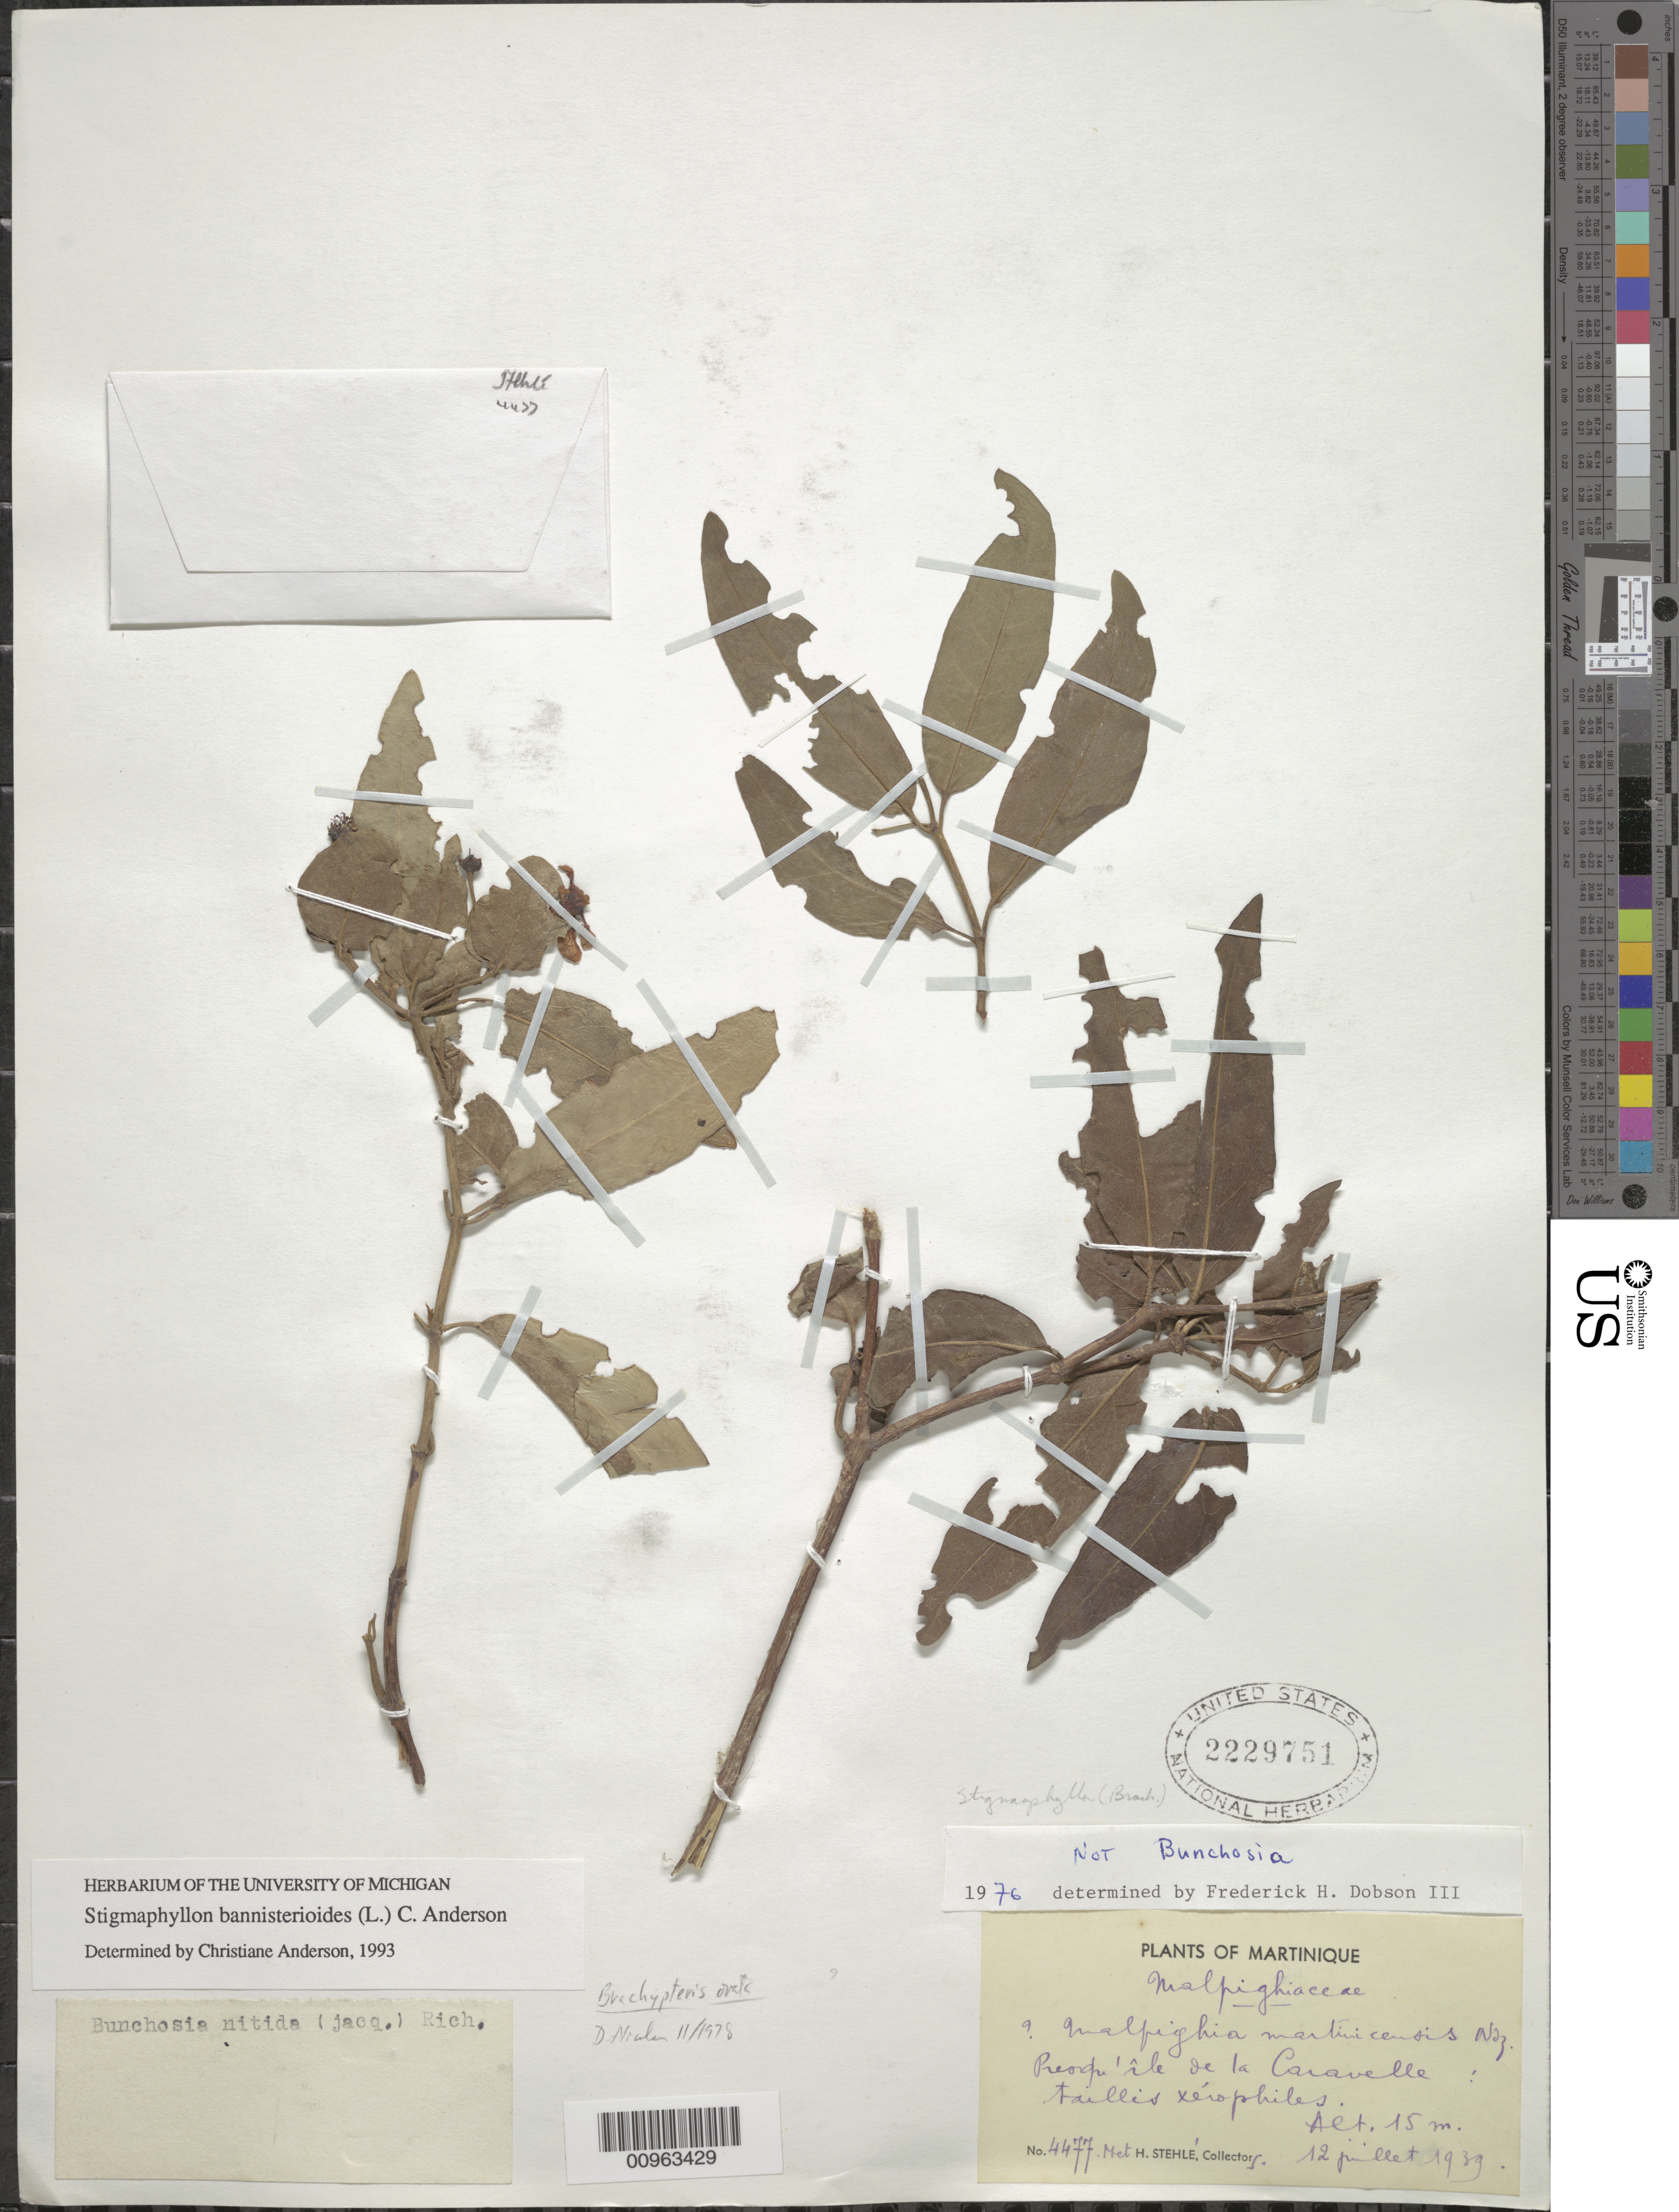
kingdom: Plantae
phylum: Tracheophyta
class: Magnoliopsida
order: Malpighiales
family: Malpighiaceae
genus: Stigmaphyllon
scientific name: Stigmaphyllon bannisterioides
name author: (L.) C.E. Anderson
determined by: Anderson, C.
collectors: H. Stehlé & M. Stehlé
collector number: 4477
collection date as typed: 12 Jul 1939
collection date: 1939-07-12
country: Martinique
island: Martinique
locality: Caravelle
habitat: Tailles xérphiles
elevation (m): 15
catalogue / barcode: US 2229751